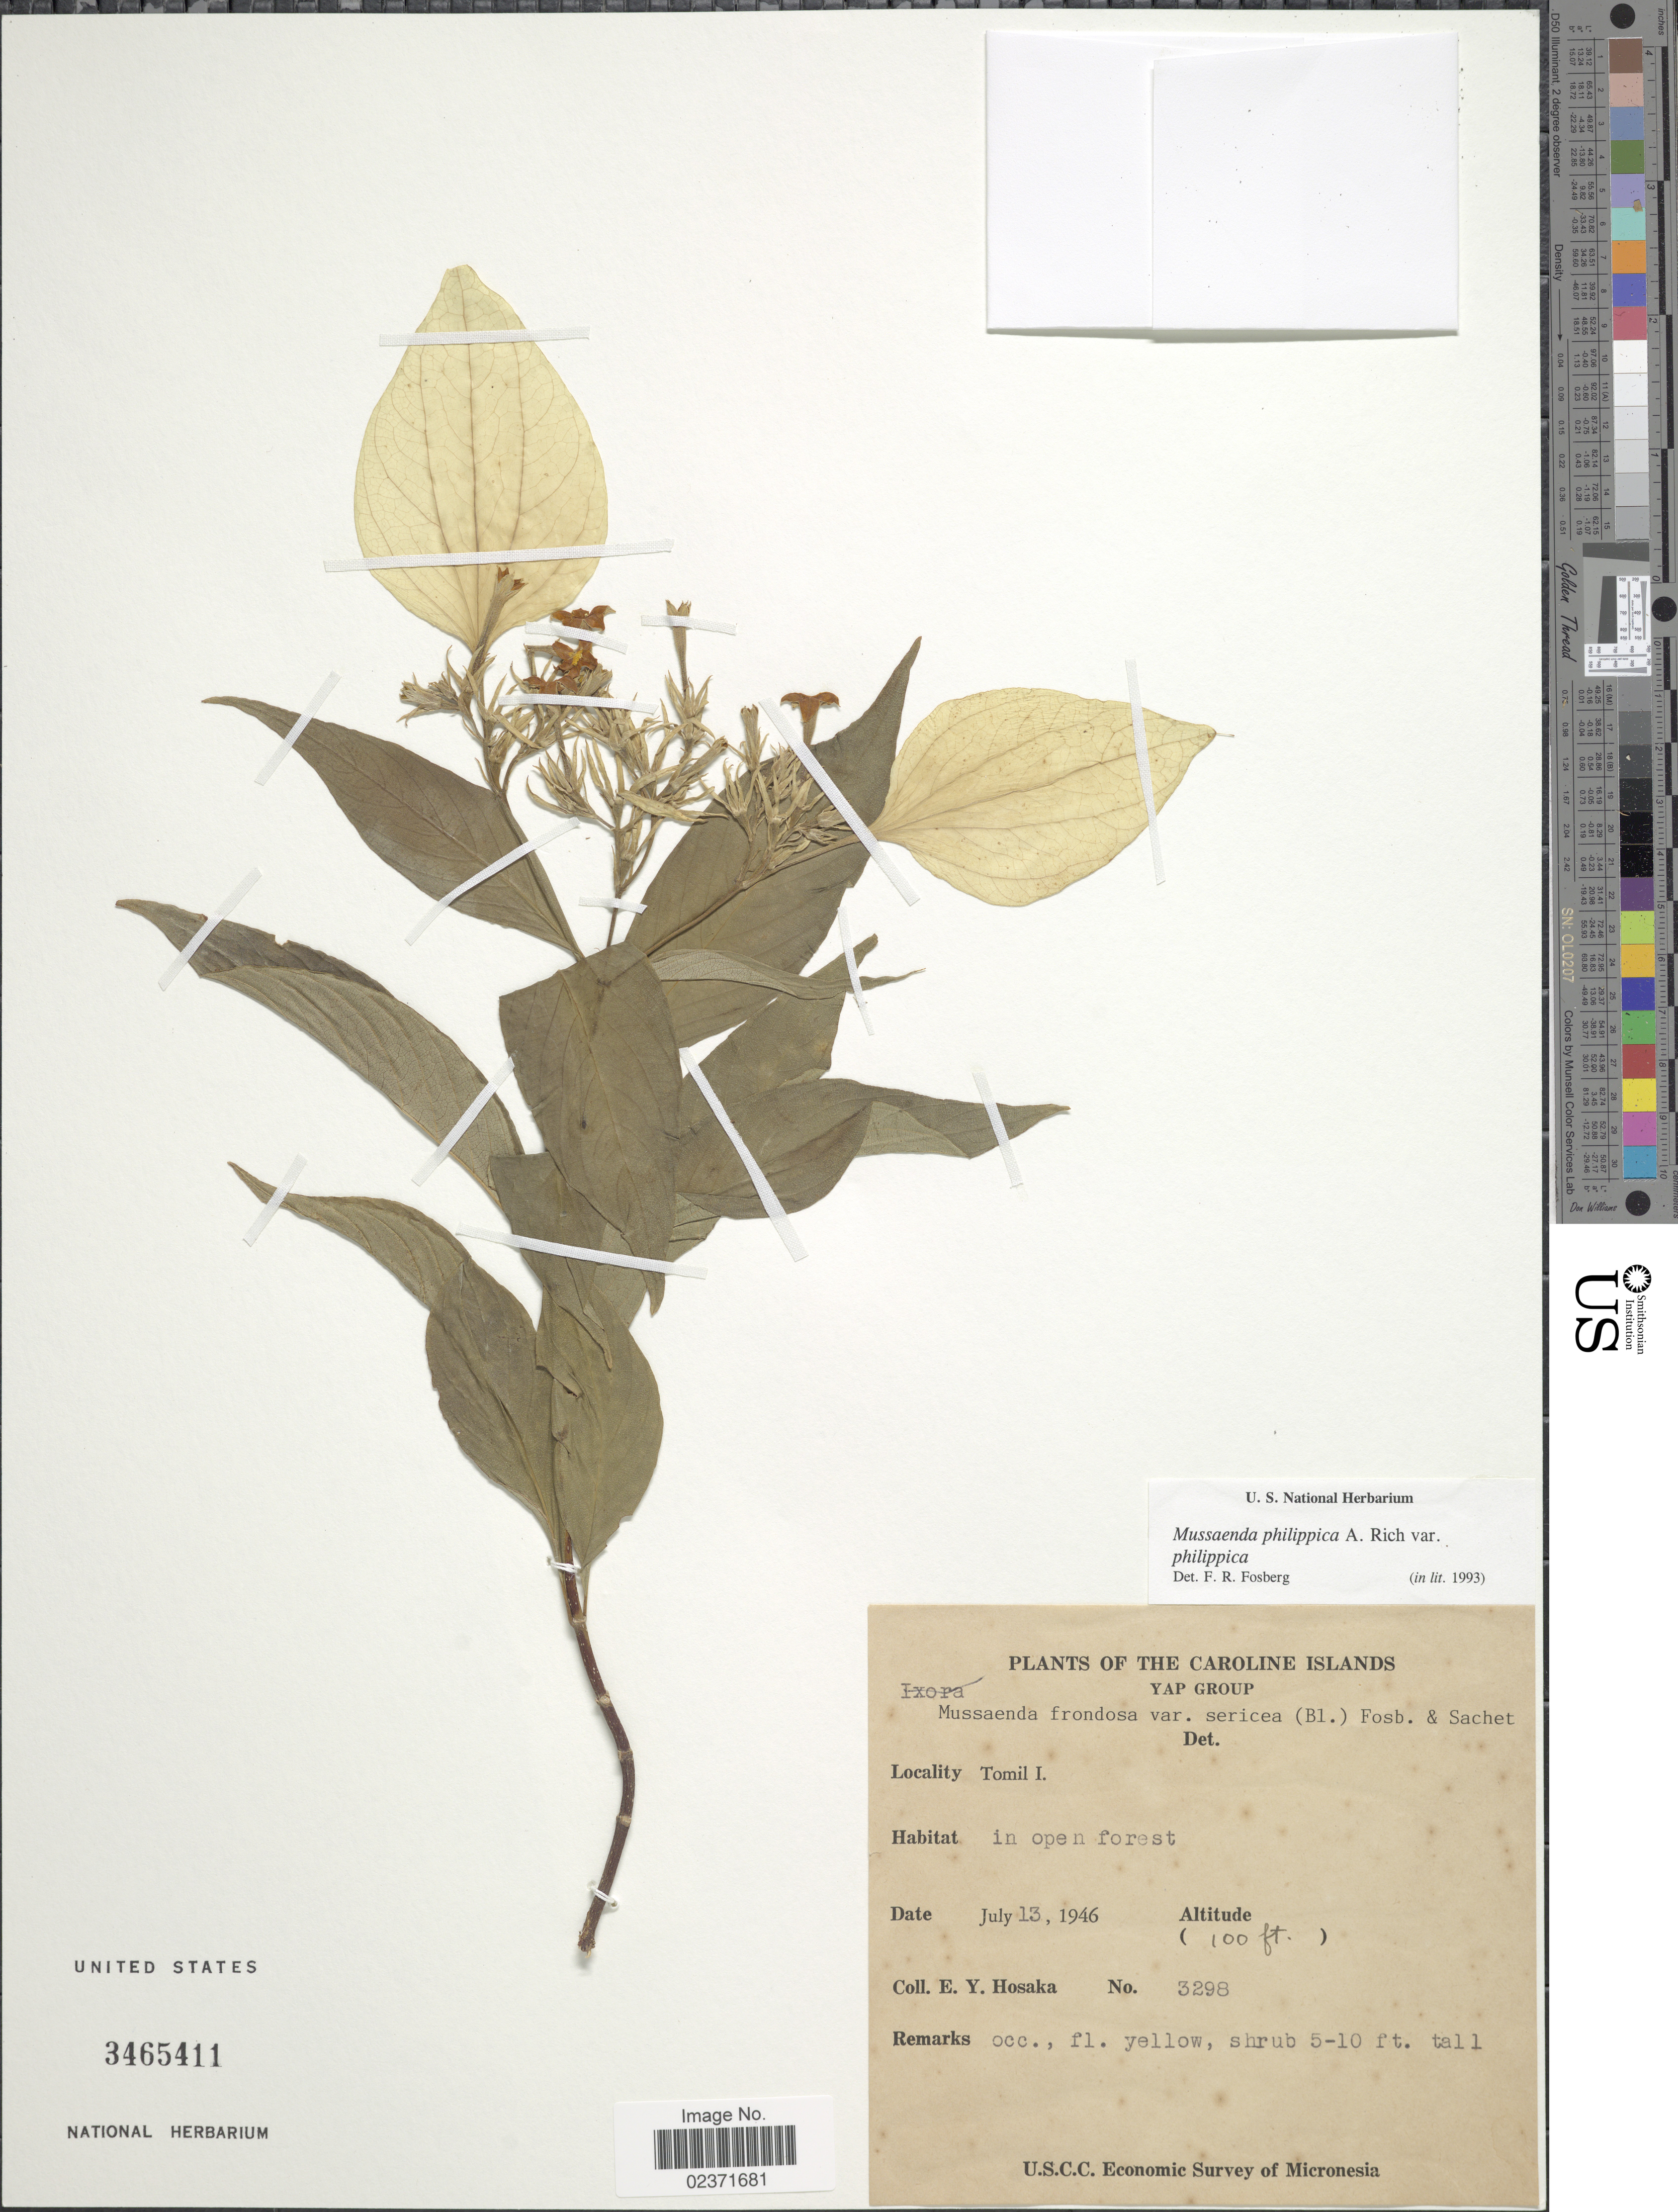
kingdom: Plantae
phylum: Tracheophyta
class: Magnoliopsida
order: Gentianales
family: Rubiaceae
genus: Mussaenda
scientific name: Mussaenda philippica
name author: A. Rich.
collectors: E. Y. Hosaka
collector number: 3298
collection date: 1946-07-13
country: Micronesia, Federated States of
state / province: Yap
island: Gagil Tamil [Gagil-Tomil]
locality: The Caroline Islands. Yap Group. Tomil I.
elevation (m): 30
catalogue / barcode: US 3465411